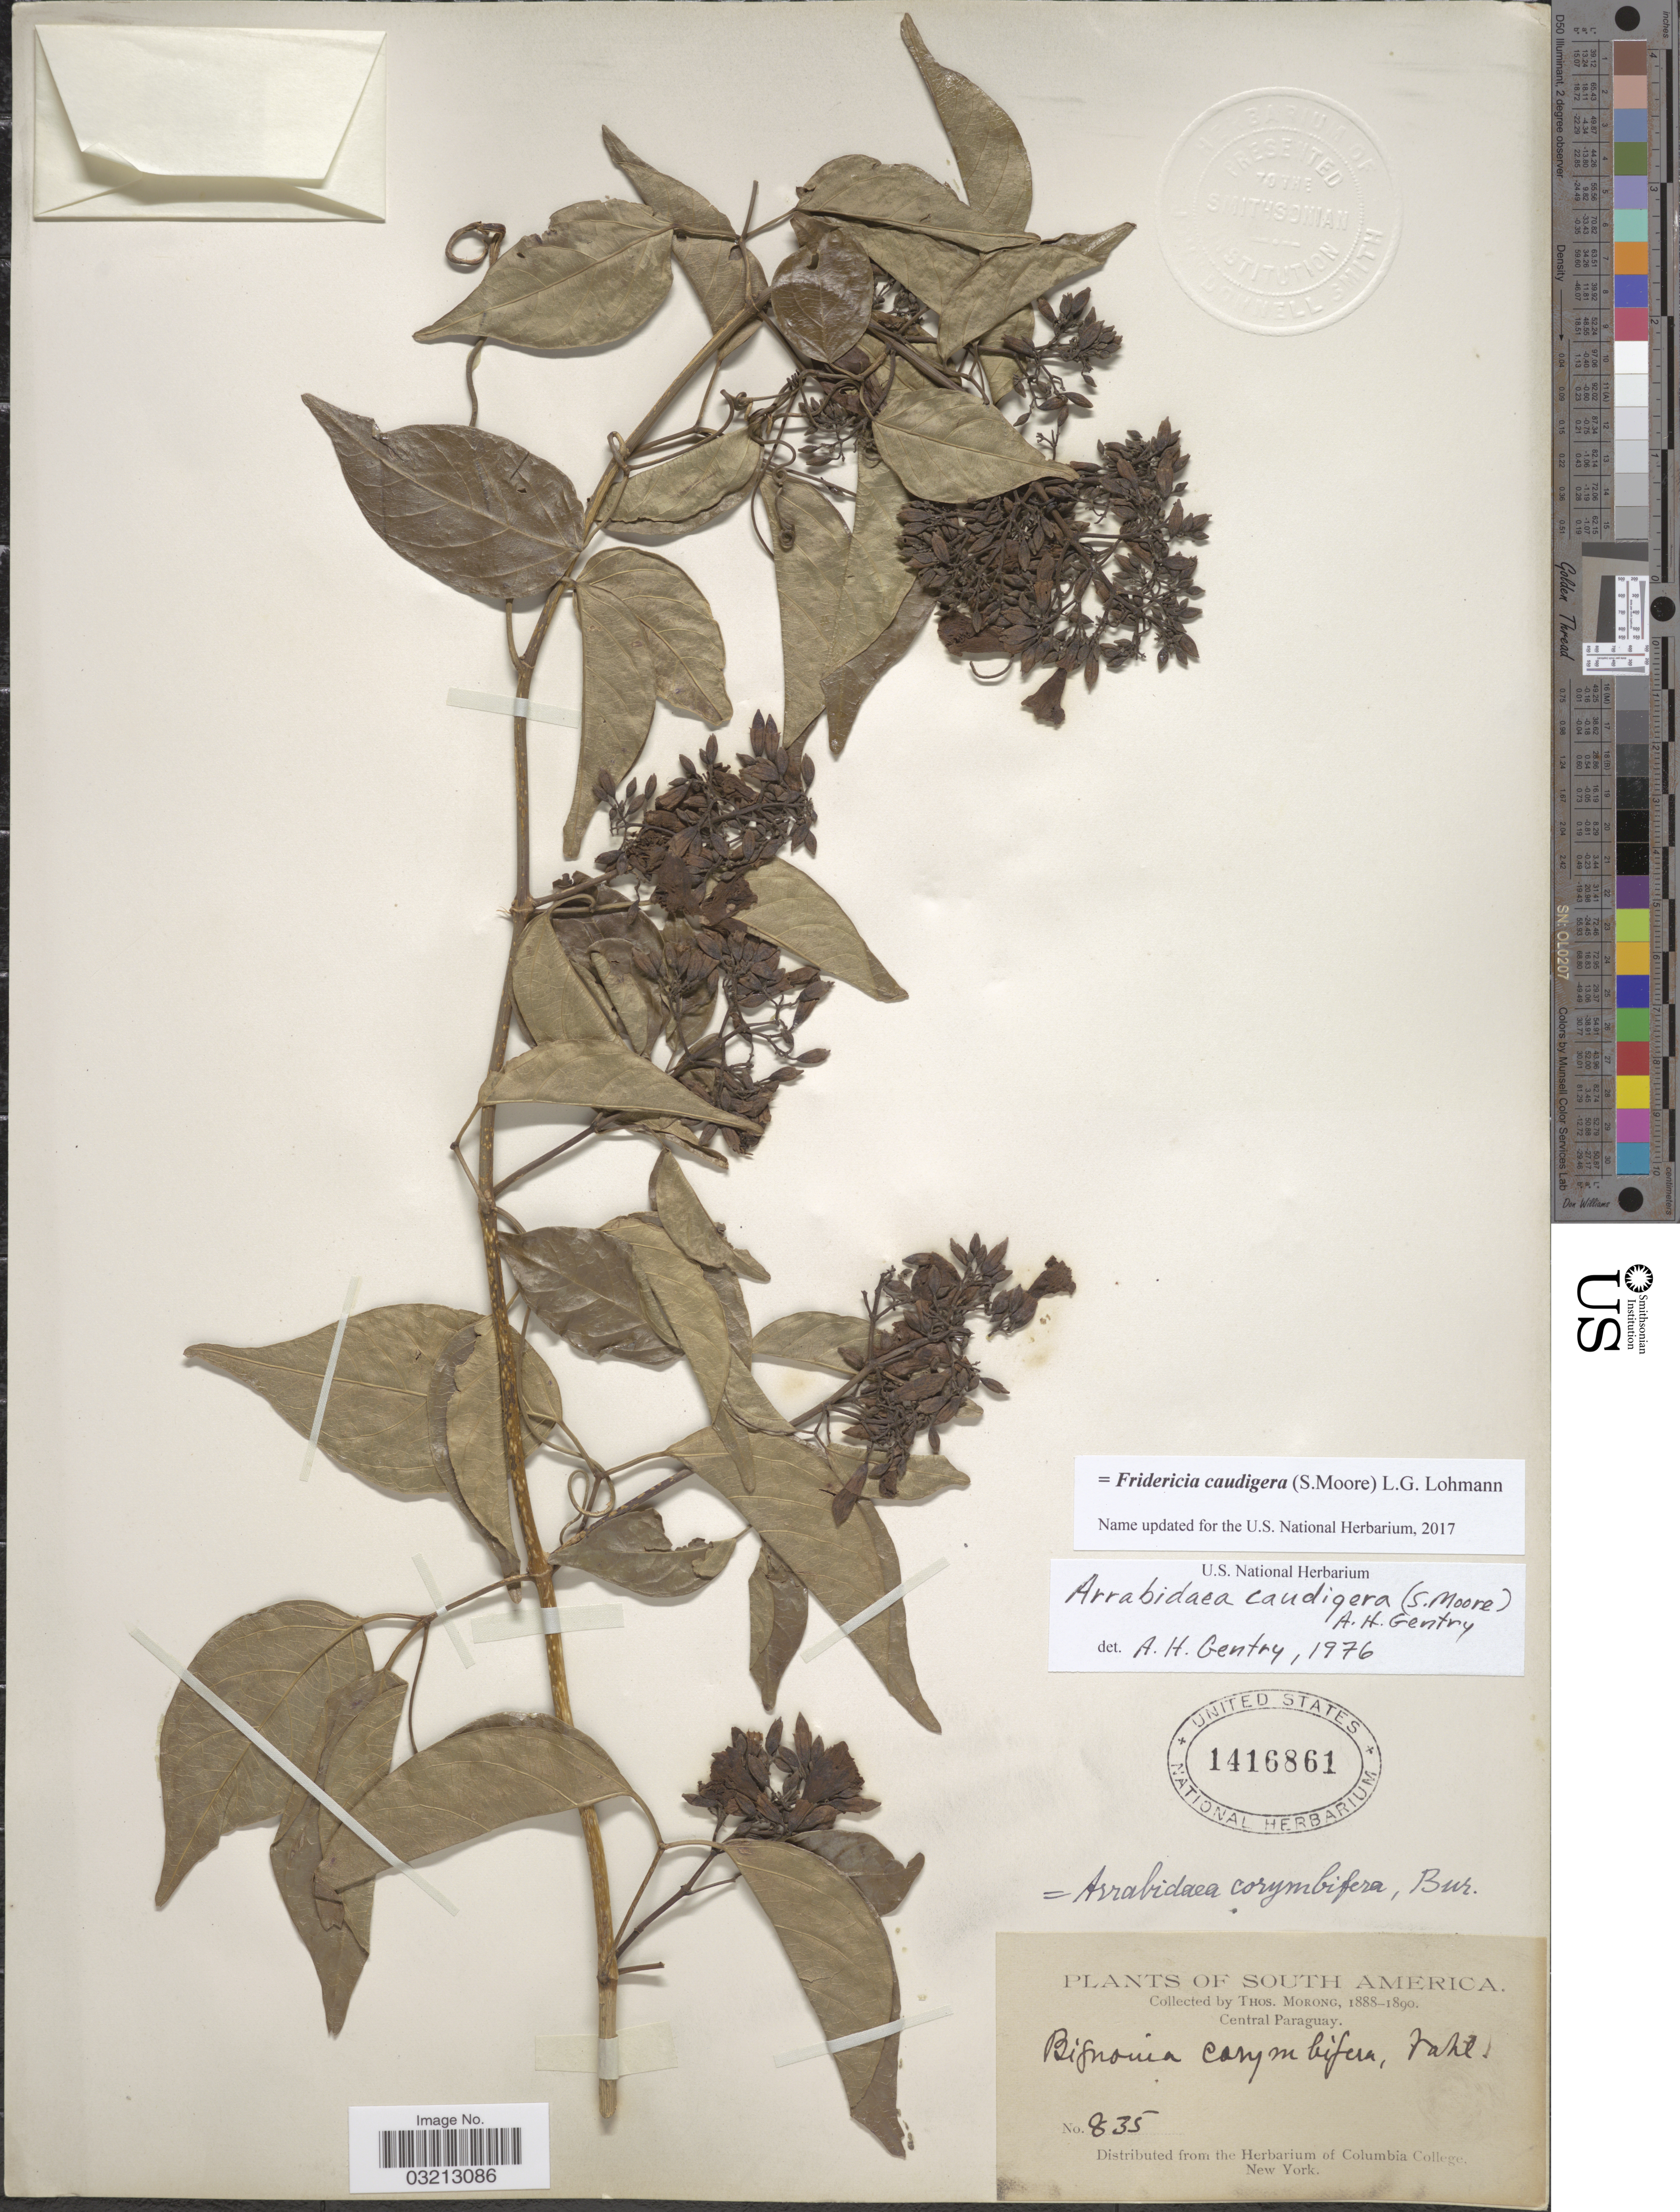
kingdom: Plantae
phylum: Tracheophyta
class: Magnoliopsida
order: Lamiales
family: Bignoniaceae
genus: Fridericia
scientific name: Fridericia caudigera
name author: (S. Moore) L.G. Lohmann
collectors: ex herb. T. Morong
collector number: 835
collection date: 1888/1890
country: Paraguay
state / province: Central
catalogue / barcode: US 1416861